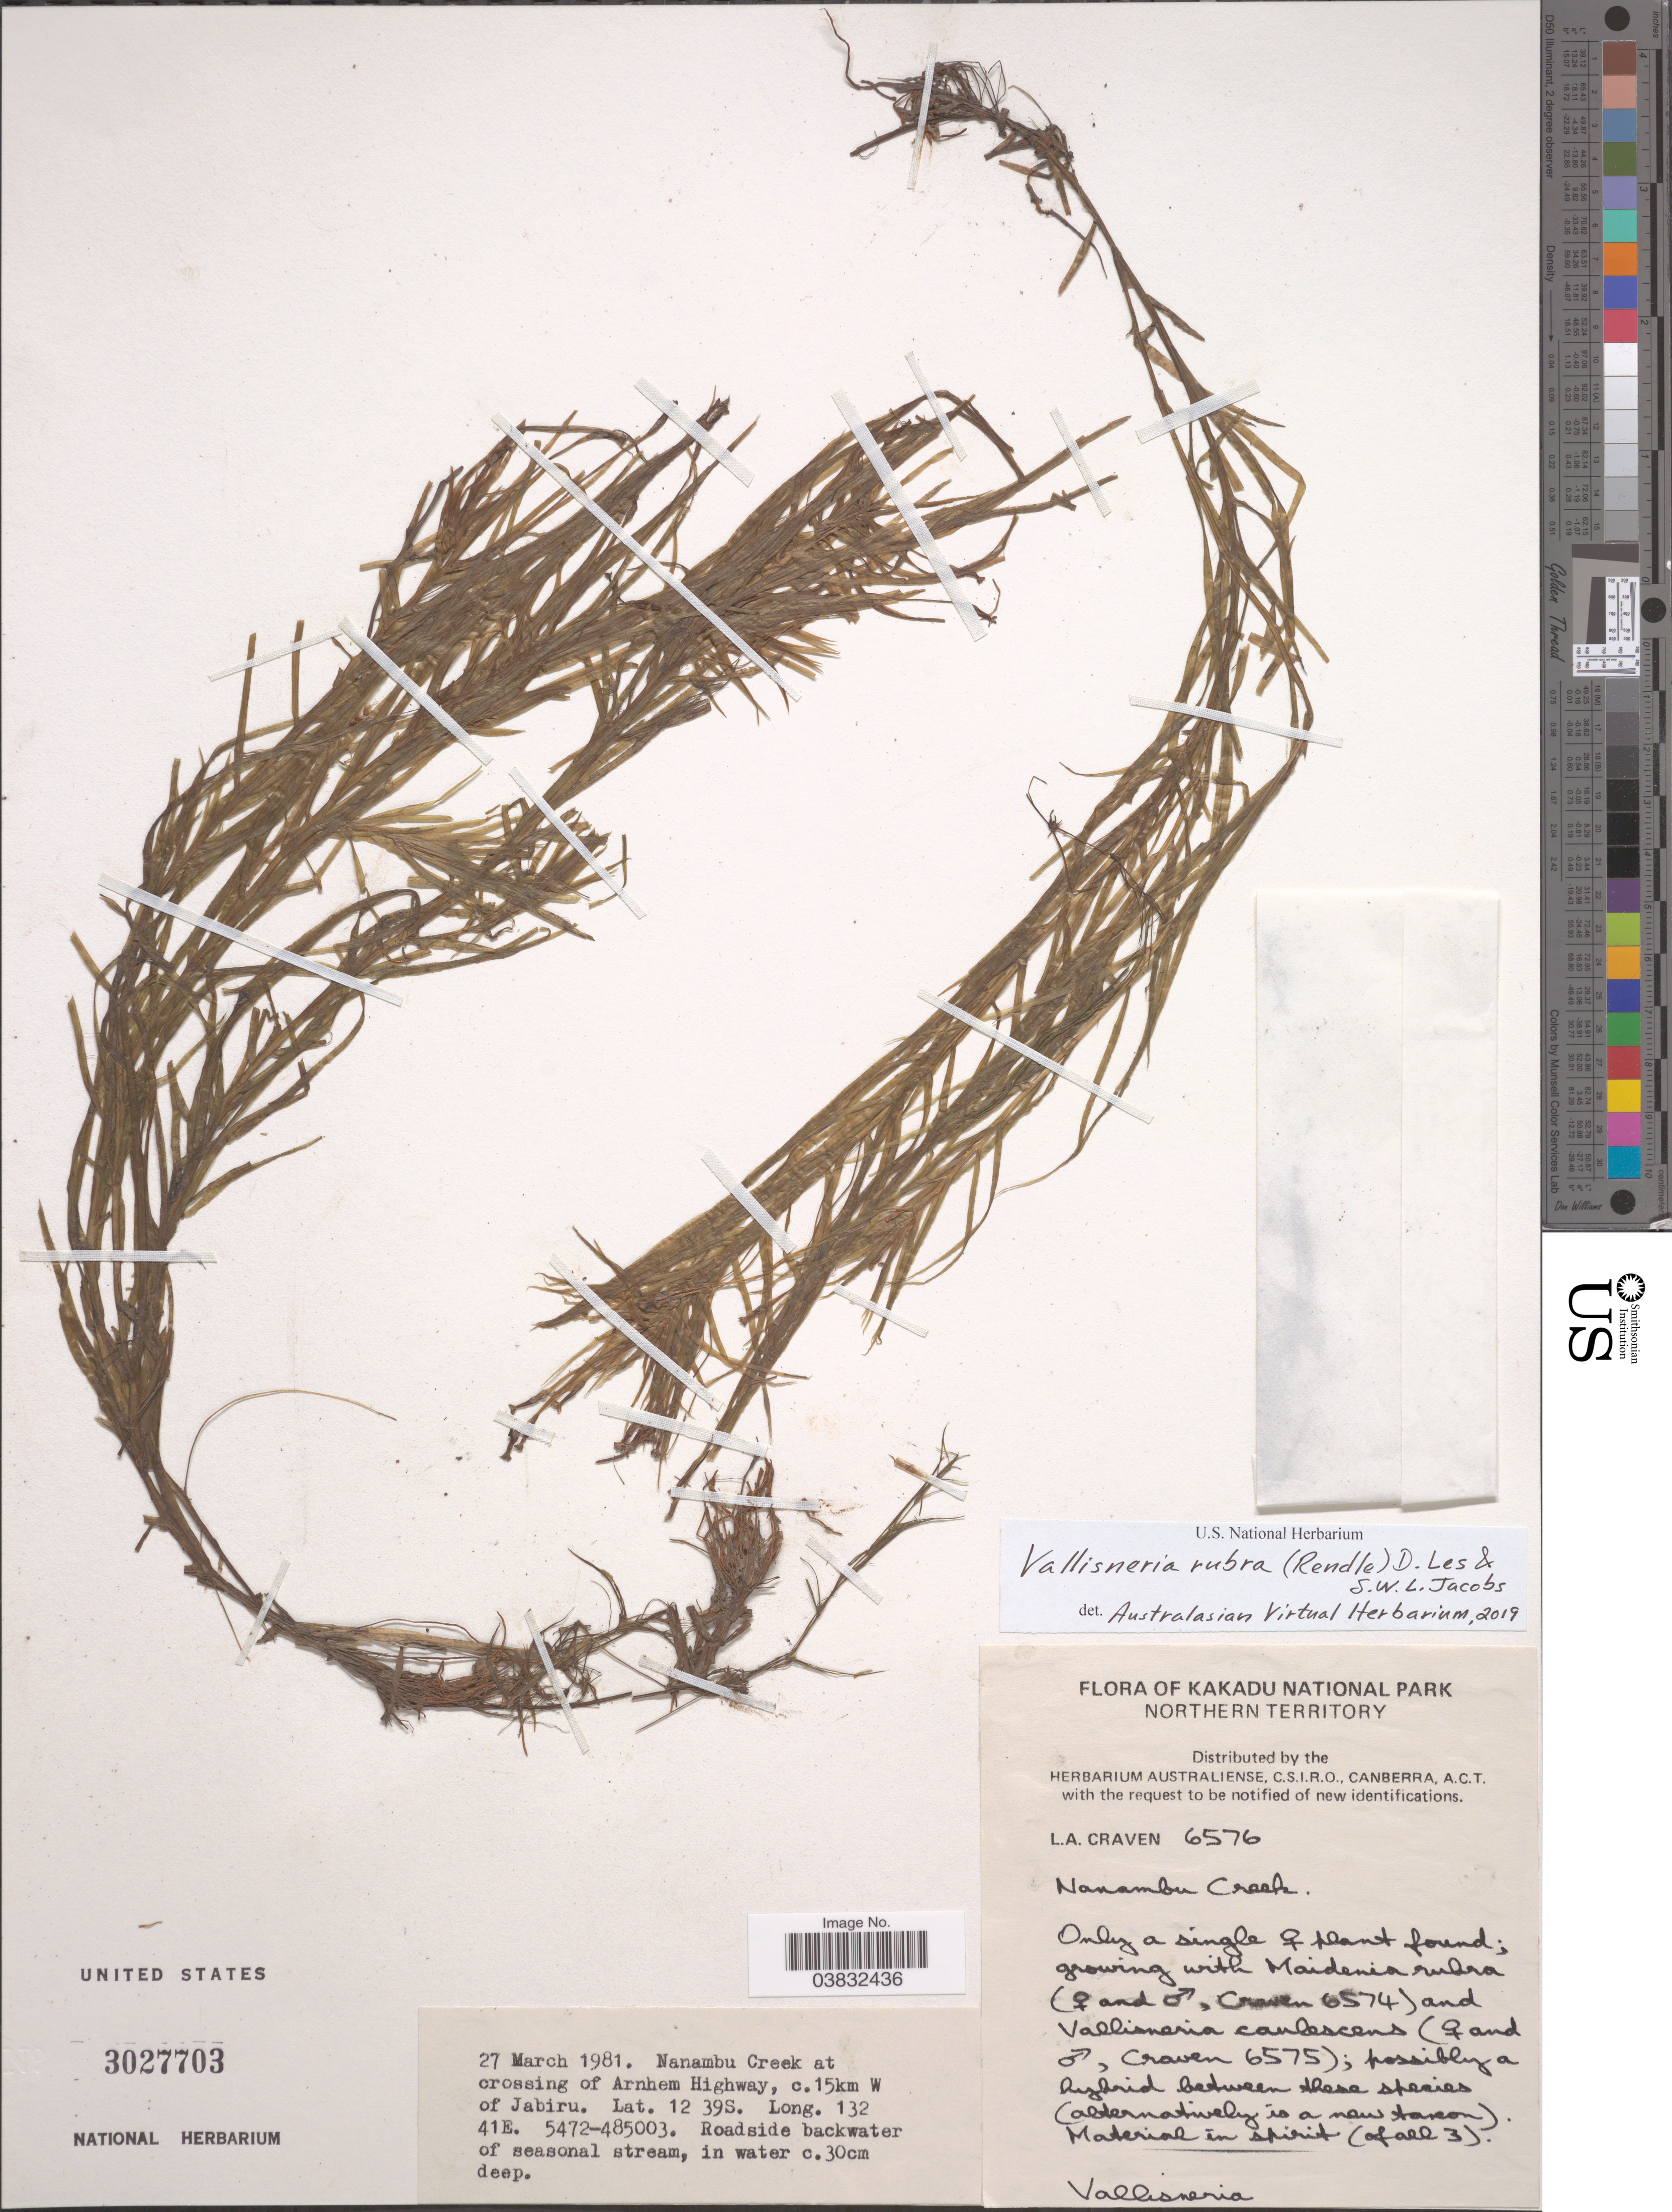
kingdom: Plantae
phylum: Tracheophyta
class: Liliopsida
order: Alismatales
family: Hydrocharitaceae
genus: Vallisneria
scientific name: Vallisneria rubra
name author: (Rendle) Les & S.W.L. Jacobs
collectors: L. A. Craven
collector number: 6576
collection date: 1981-03-27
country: Australia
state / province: Northern Territory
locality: Kakadu National Park. Nanambu Creek at crossing of Arnhem Highway, c.15km W of Jabiru. 5472-485003. Roadside backwater of seasonal stream, in water.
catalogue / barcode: US 3027703